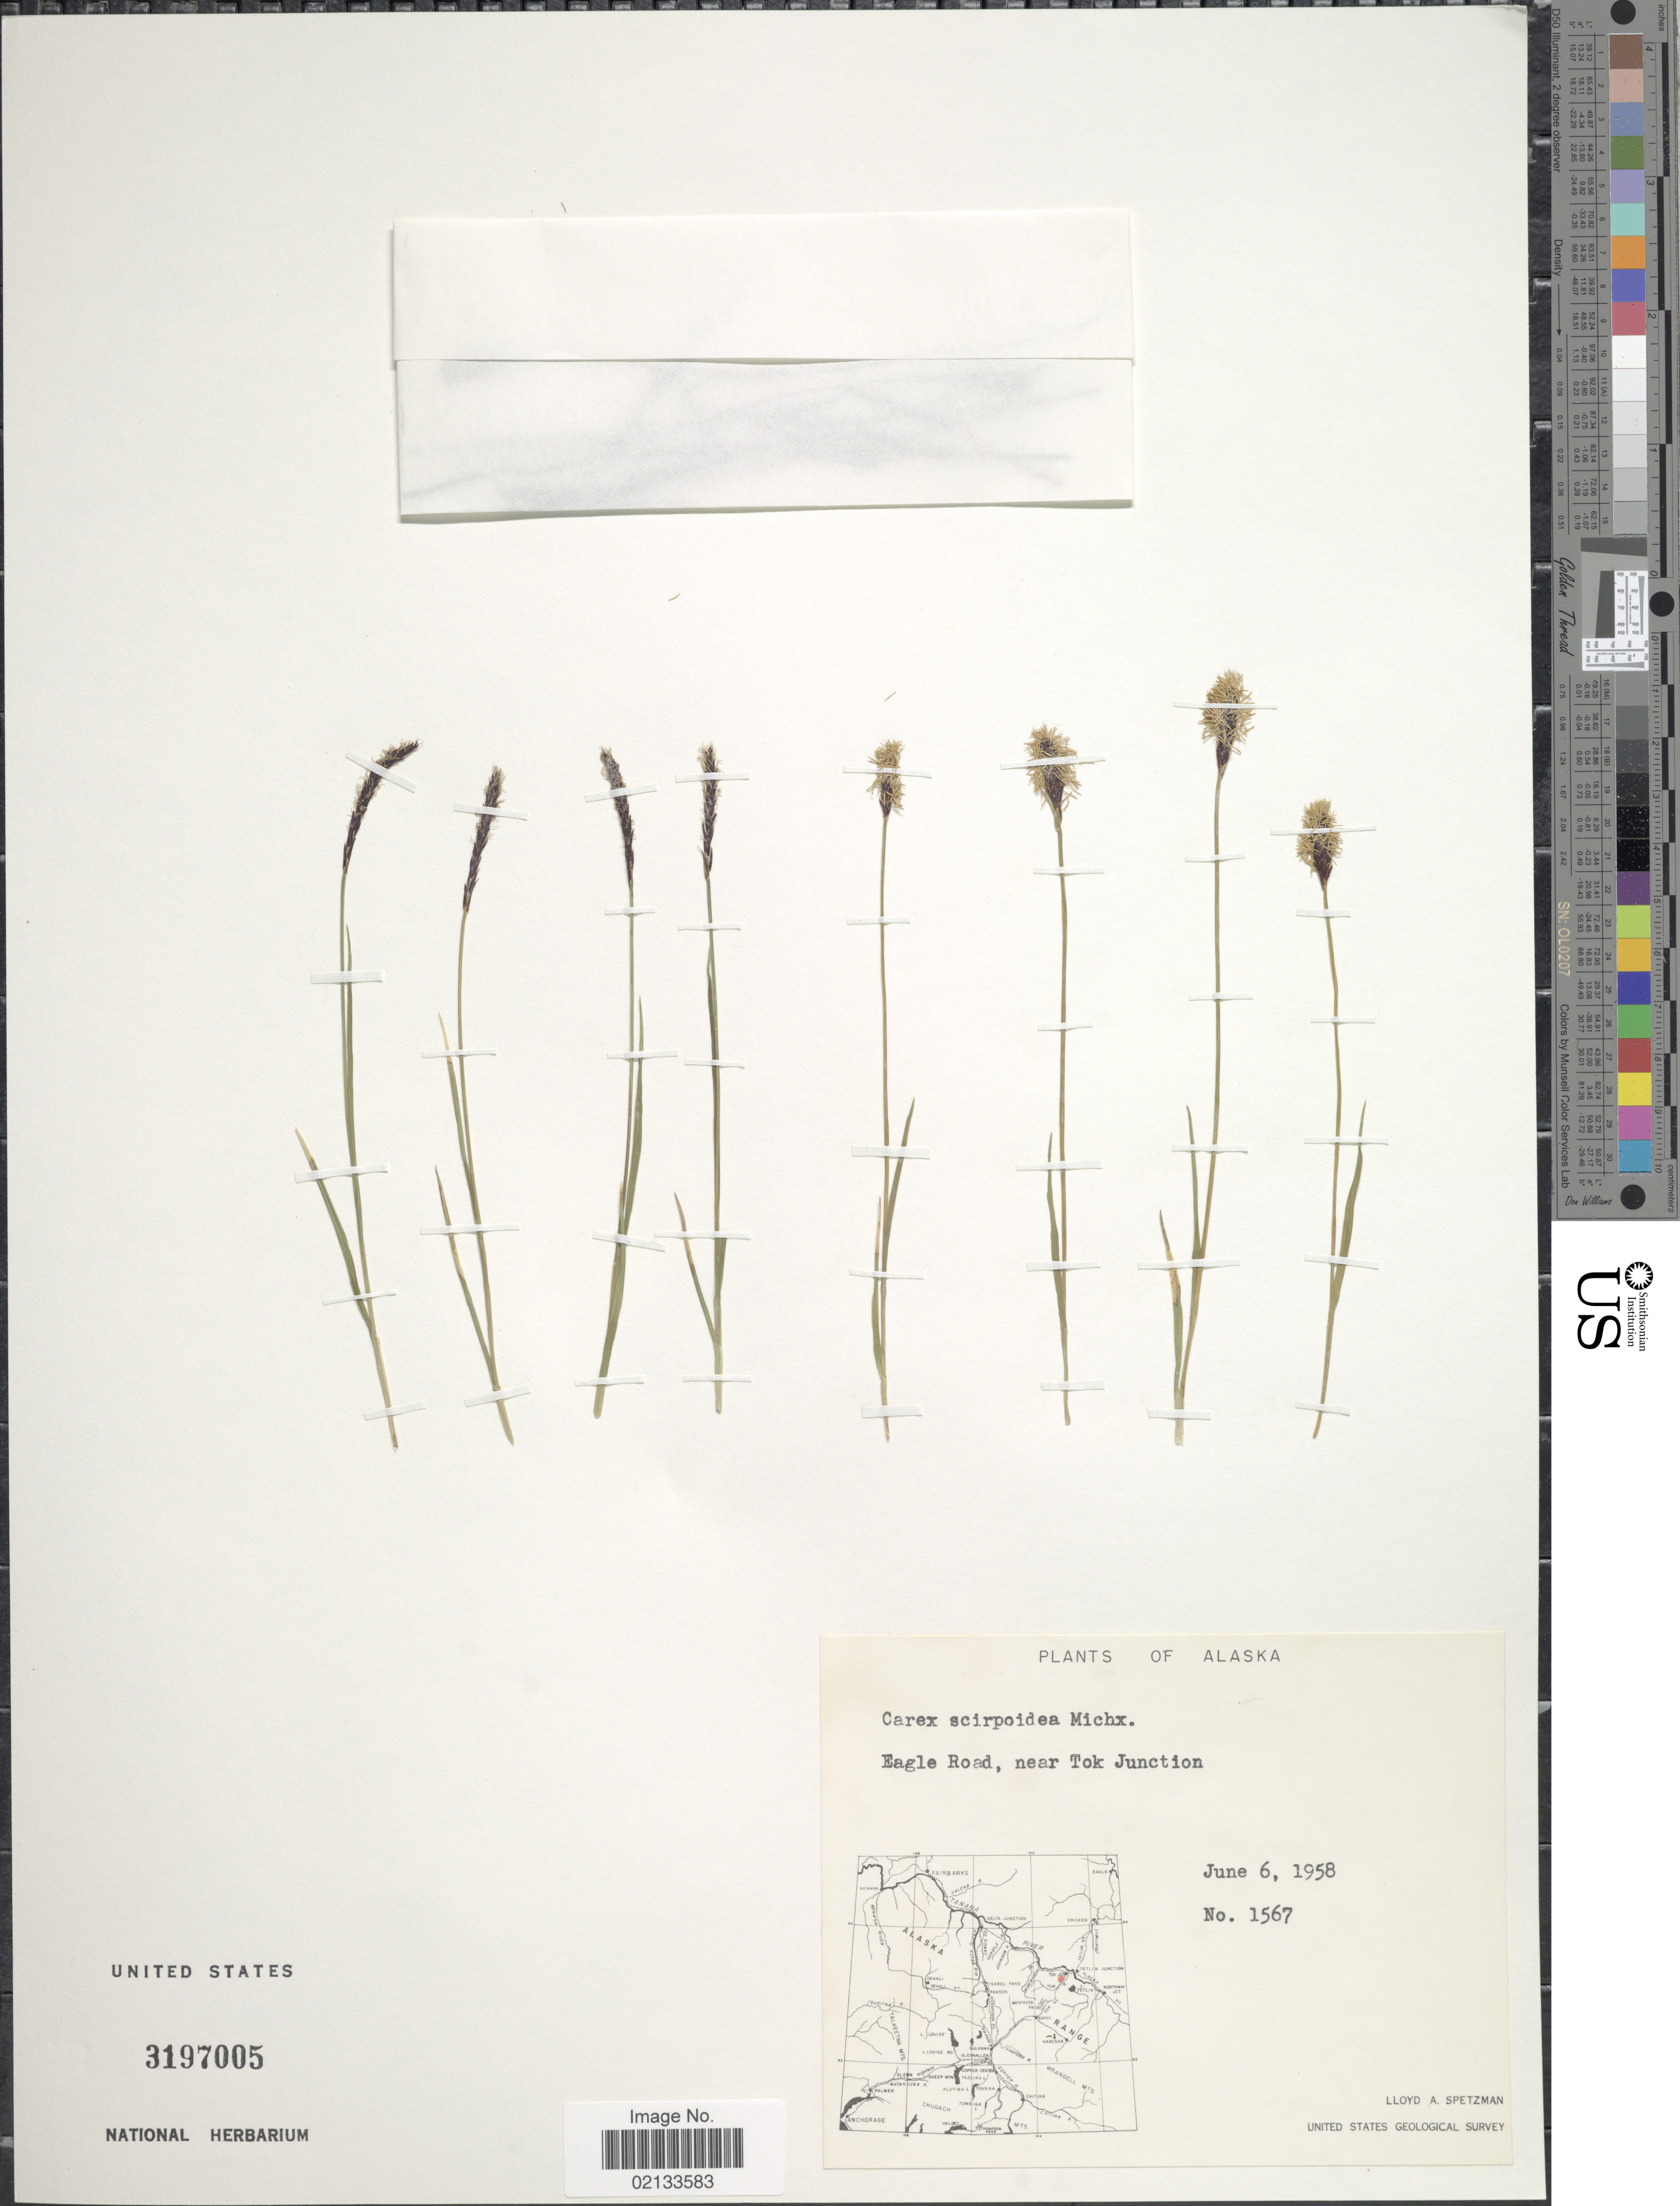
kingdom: Plantae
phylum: Tracheophyta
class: Liliopsida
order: Poales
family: Cyperaceae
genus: Carex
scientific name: Carex scirpoidea subsp. scirpoidea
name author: Michx.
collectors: L. Spetzman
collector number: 1567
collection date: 1958-06-06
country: United States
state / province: Alaska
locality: Eagle Road, near Tok Junction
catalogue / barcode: US 3197005